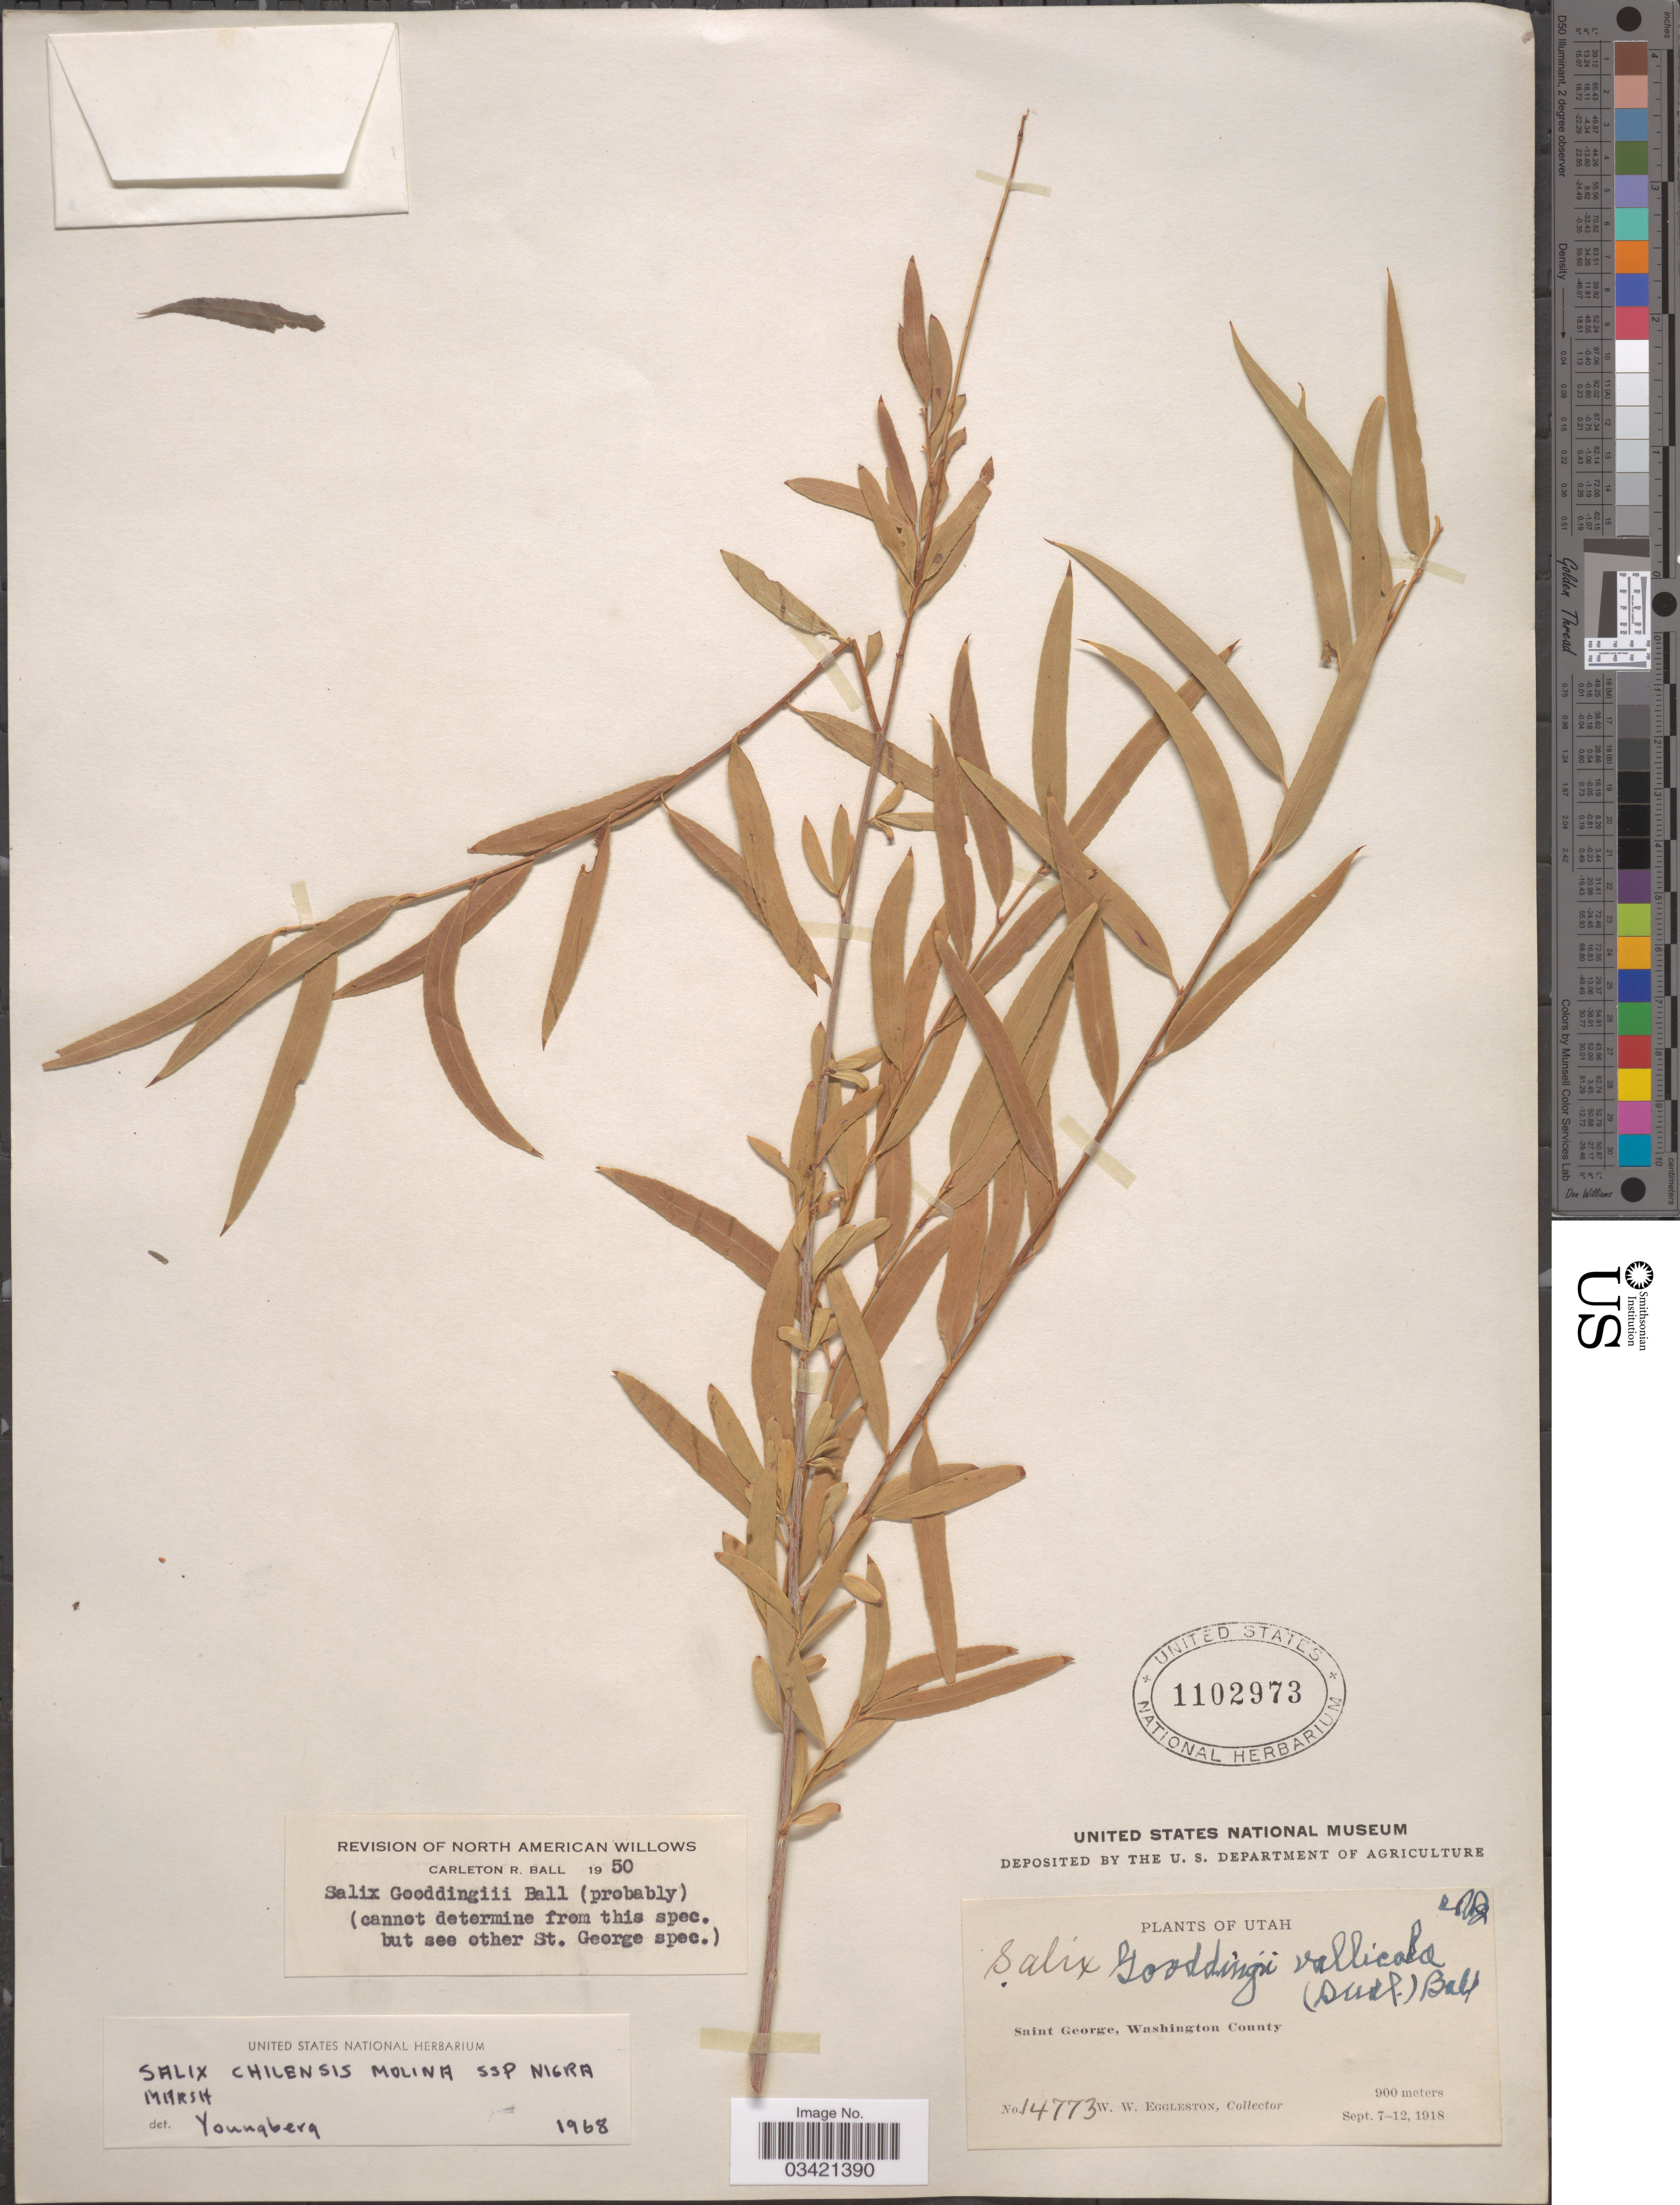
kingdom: Plantae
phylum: Tracheophyta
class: Magnoliopsida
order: Malpighiales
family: Salicaceae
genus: Salix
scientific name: Salix gooddingii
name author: C.R. Ball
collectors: W. W. Eggleston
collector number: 14773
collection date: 1918-09-07/1918-09-12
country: United States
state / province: Utah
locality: Saint George, Washington County.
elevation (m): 900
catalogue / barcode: US 1102973